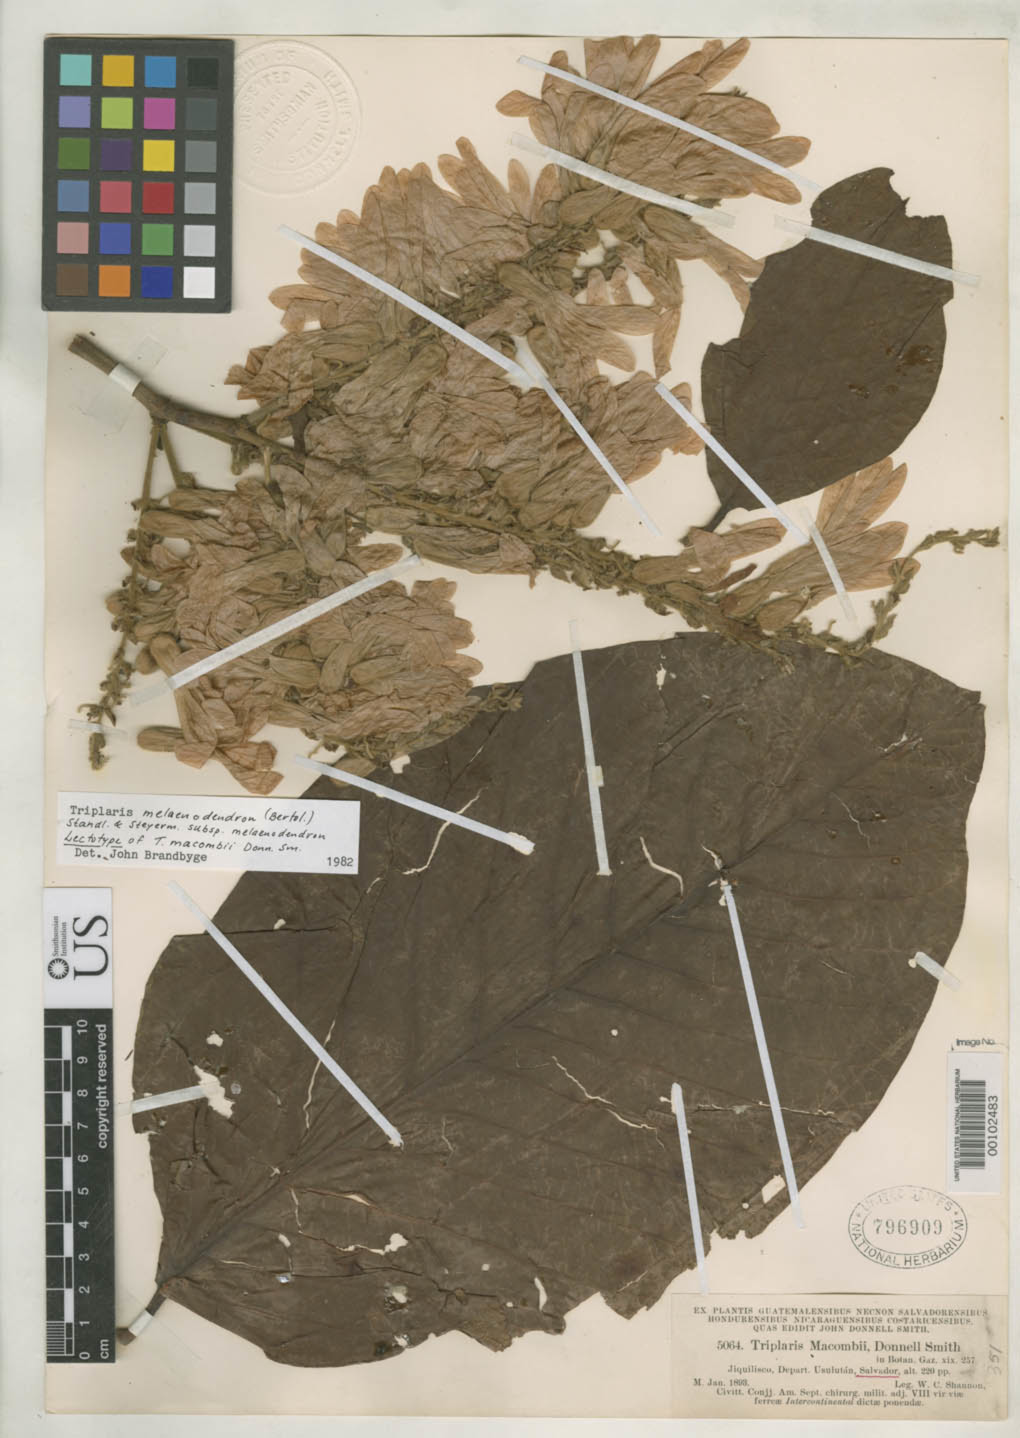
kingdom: Plantae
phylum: Tracheophyta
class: Magnoliopsida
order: Caryophyllales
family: Polygonaceae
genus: Triplaris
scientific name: Triplaris macombii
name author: Donn. Sm.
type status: Lectotype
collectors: W. C. Shannon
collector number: J.D.S. 5064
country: El Salvador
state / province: Usulután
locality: Jiquilisco.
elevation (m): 67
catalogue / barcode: US 796909